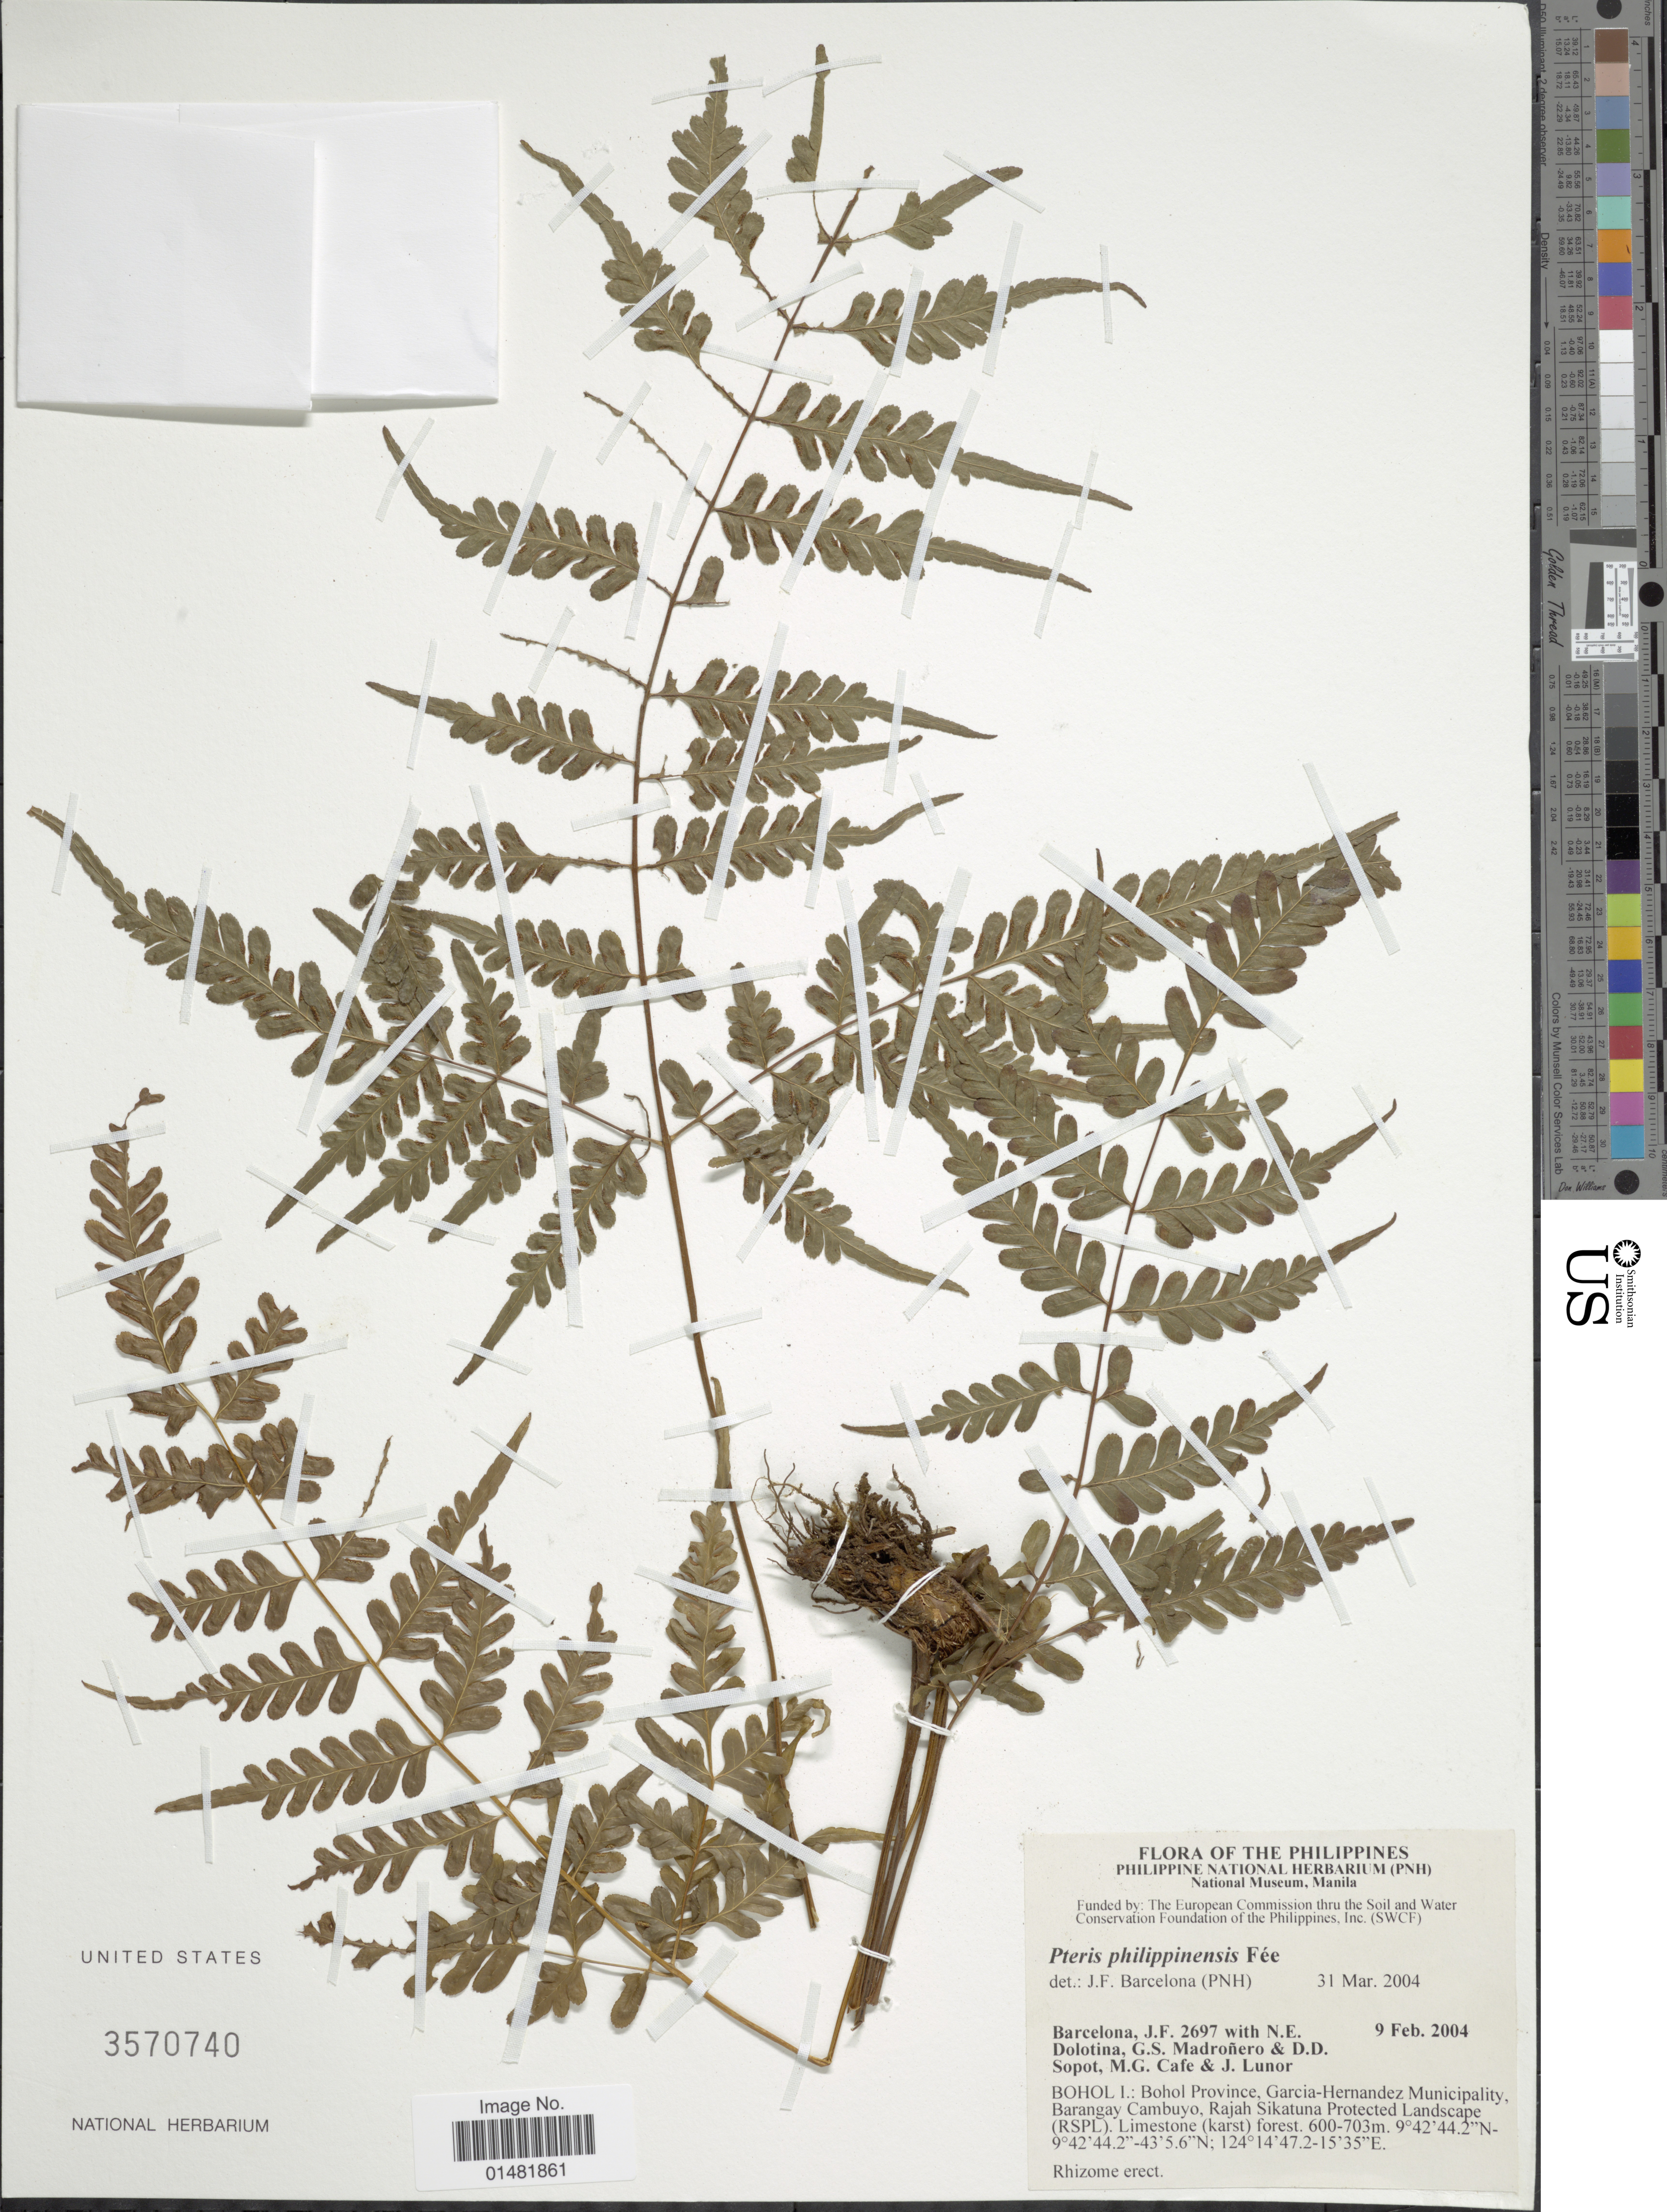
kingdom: Plantae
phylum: Tracheophyta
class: Polypodiopsida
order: Polypodiales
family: Pteridaceae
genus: Pteris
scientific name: Pteris philippinensis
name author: Fée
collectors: J. F. Barcelona, N. Dolotina, G. Madroñero, D. Sopot & et al.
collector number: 2697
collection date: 2004-02-09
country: Philippines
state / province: Central Visayas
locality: Bohol I.: Bohol Province, Garcia-Hernandez Municipality, Barangay Cambuyo, Rajah Sikatuna Protected Landscape (RSPL)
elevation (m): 600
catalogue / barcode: US 3570740